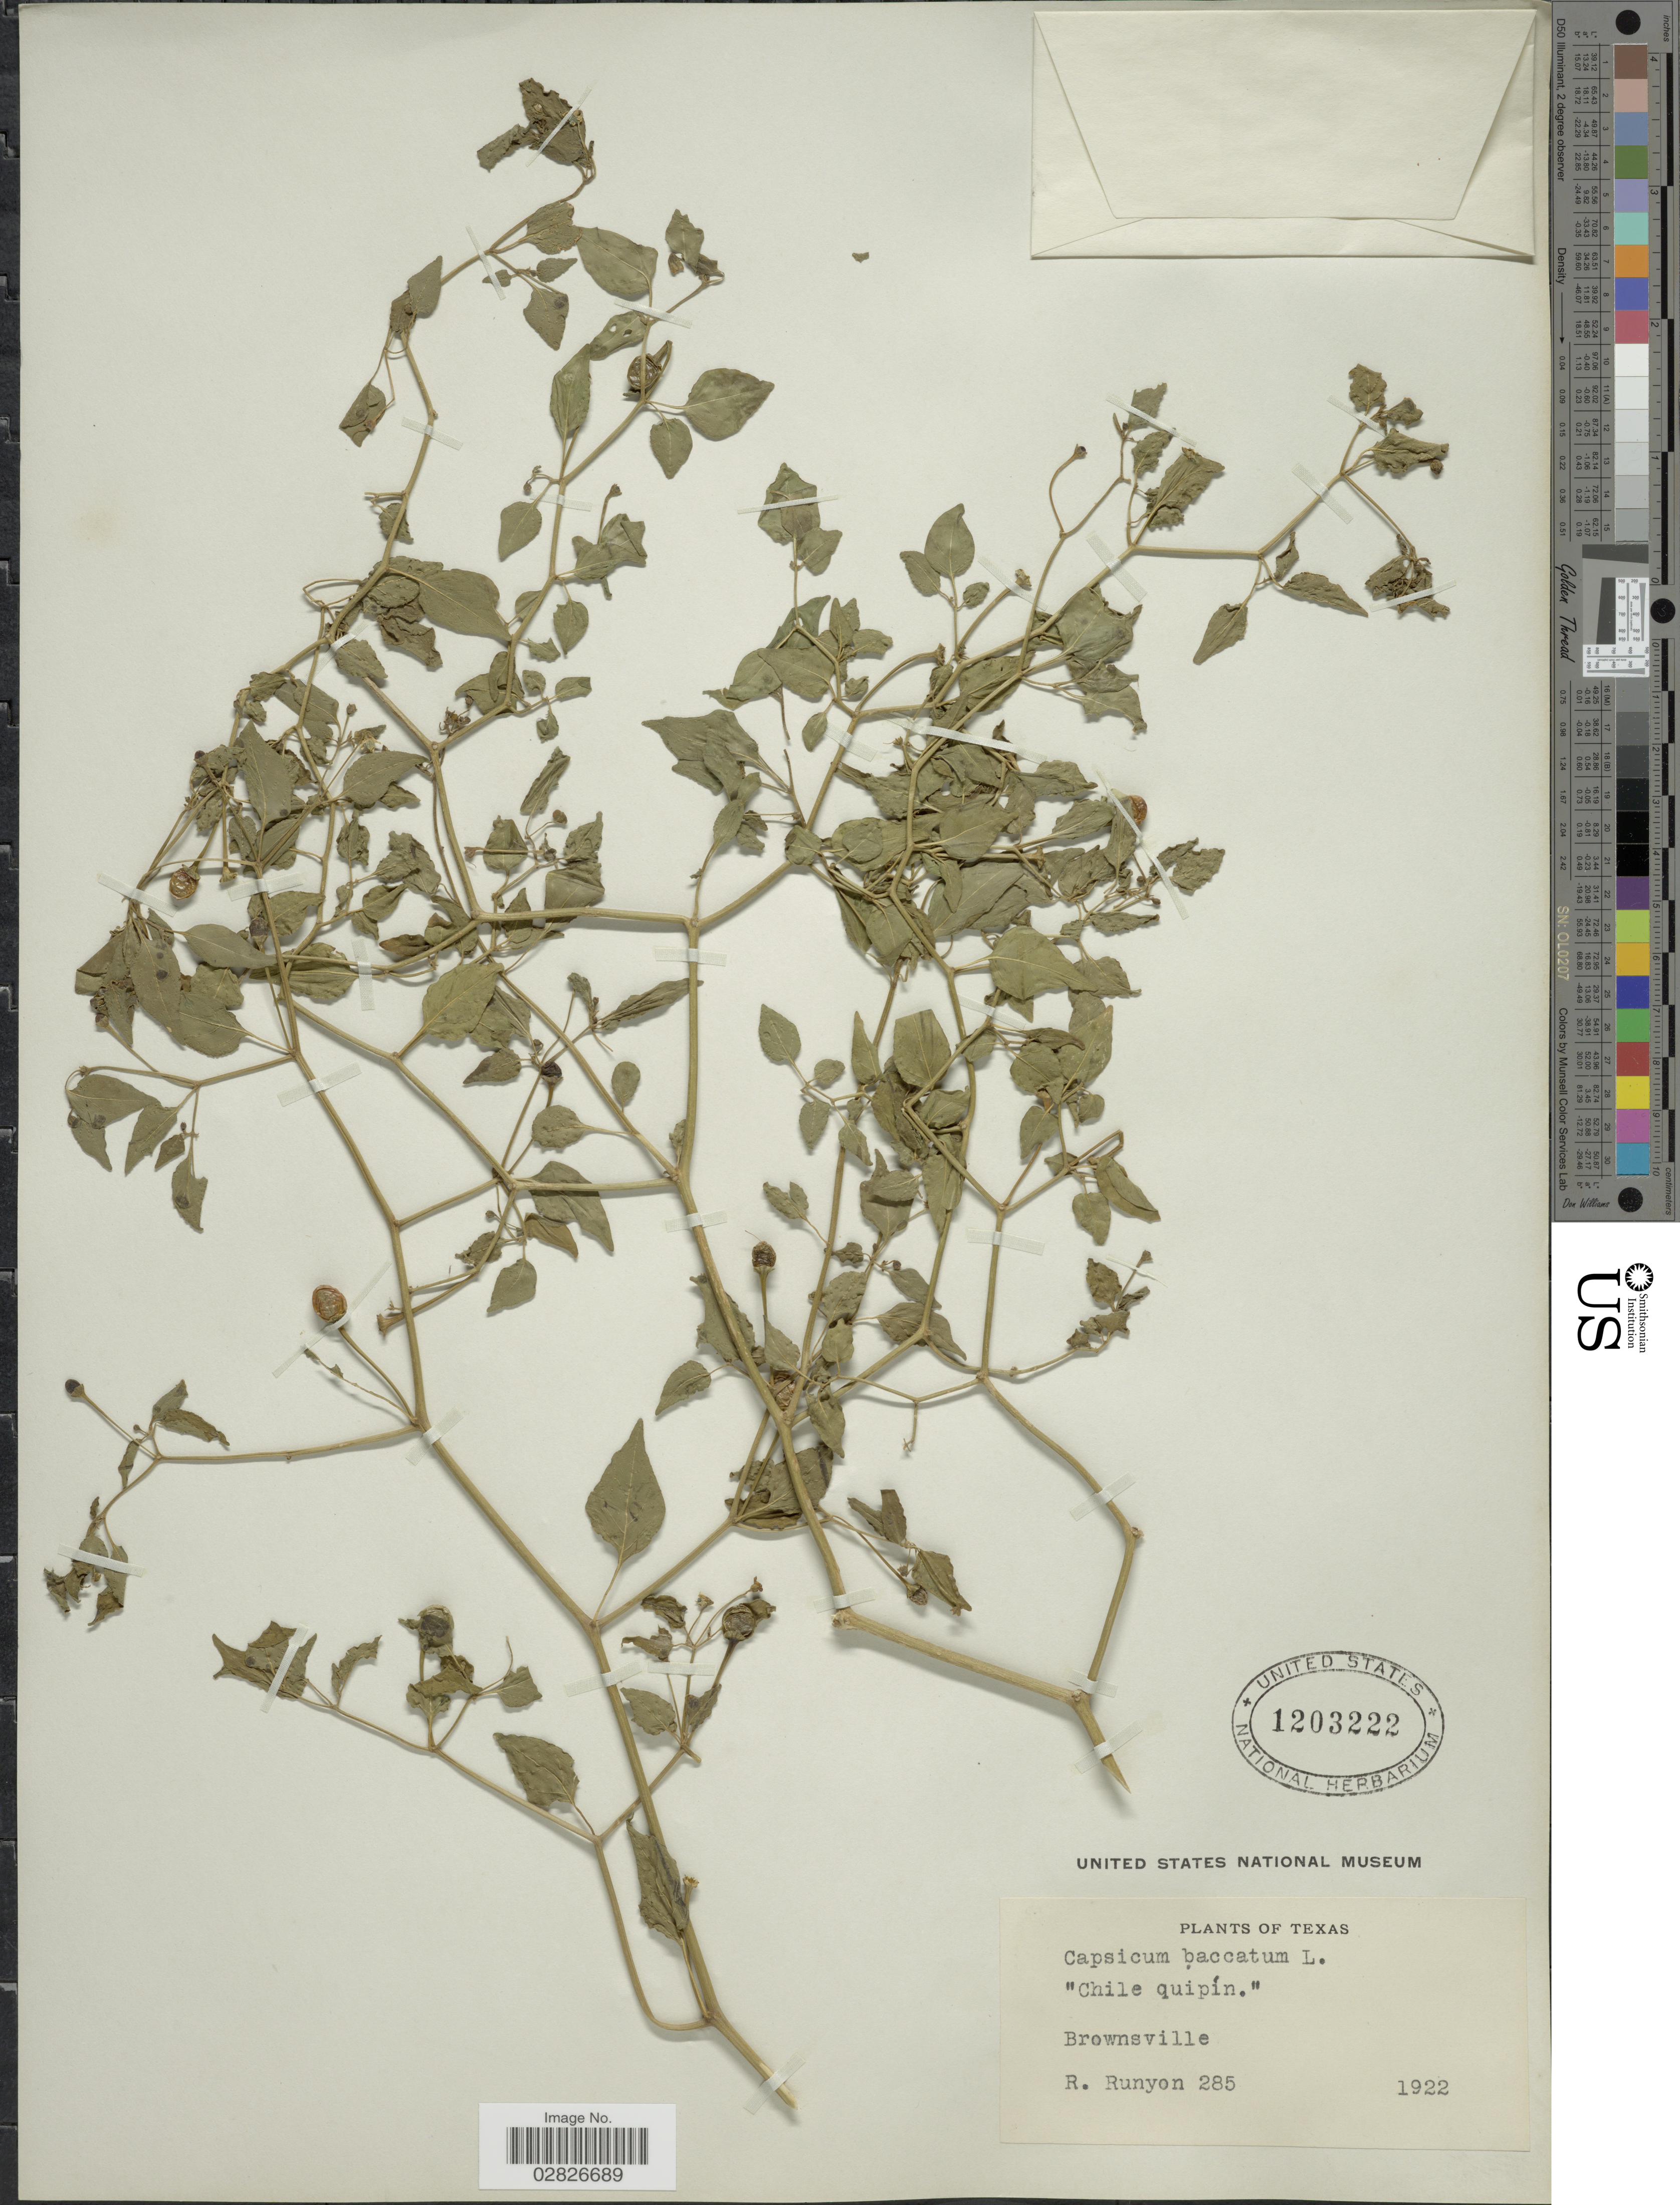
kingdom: Plantae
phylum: Tracheophyta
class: Magnoliopsida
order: Solanales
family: Solanaceae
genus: Capsicum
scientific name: Capsicum baccatum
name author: L.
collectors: R. Runyon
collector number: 285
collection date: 1922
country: United States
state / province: Texas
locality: Brownsville.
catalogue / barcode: US 1203222